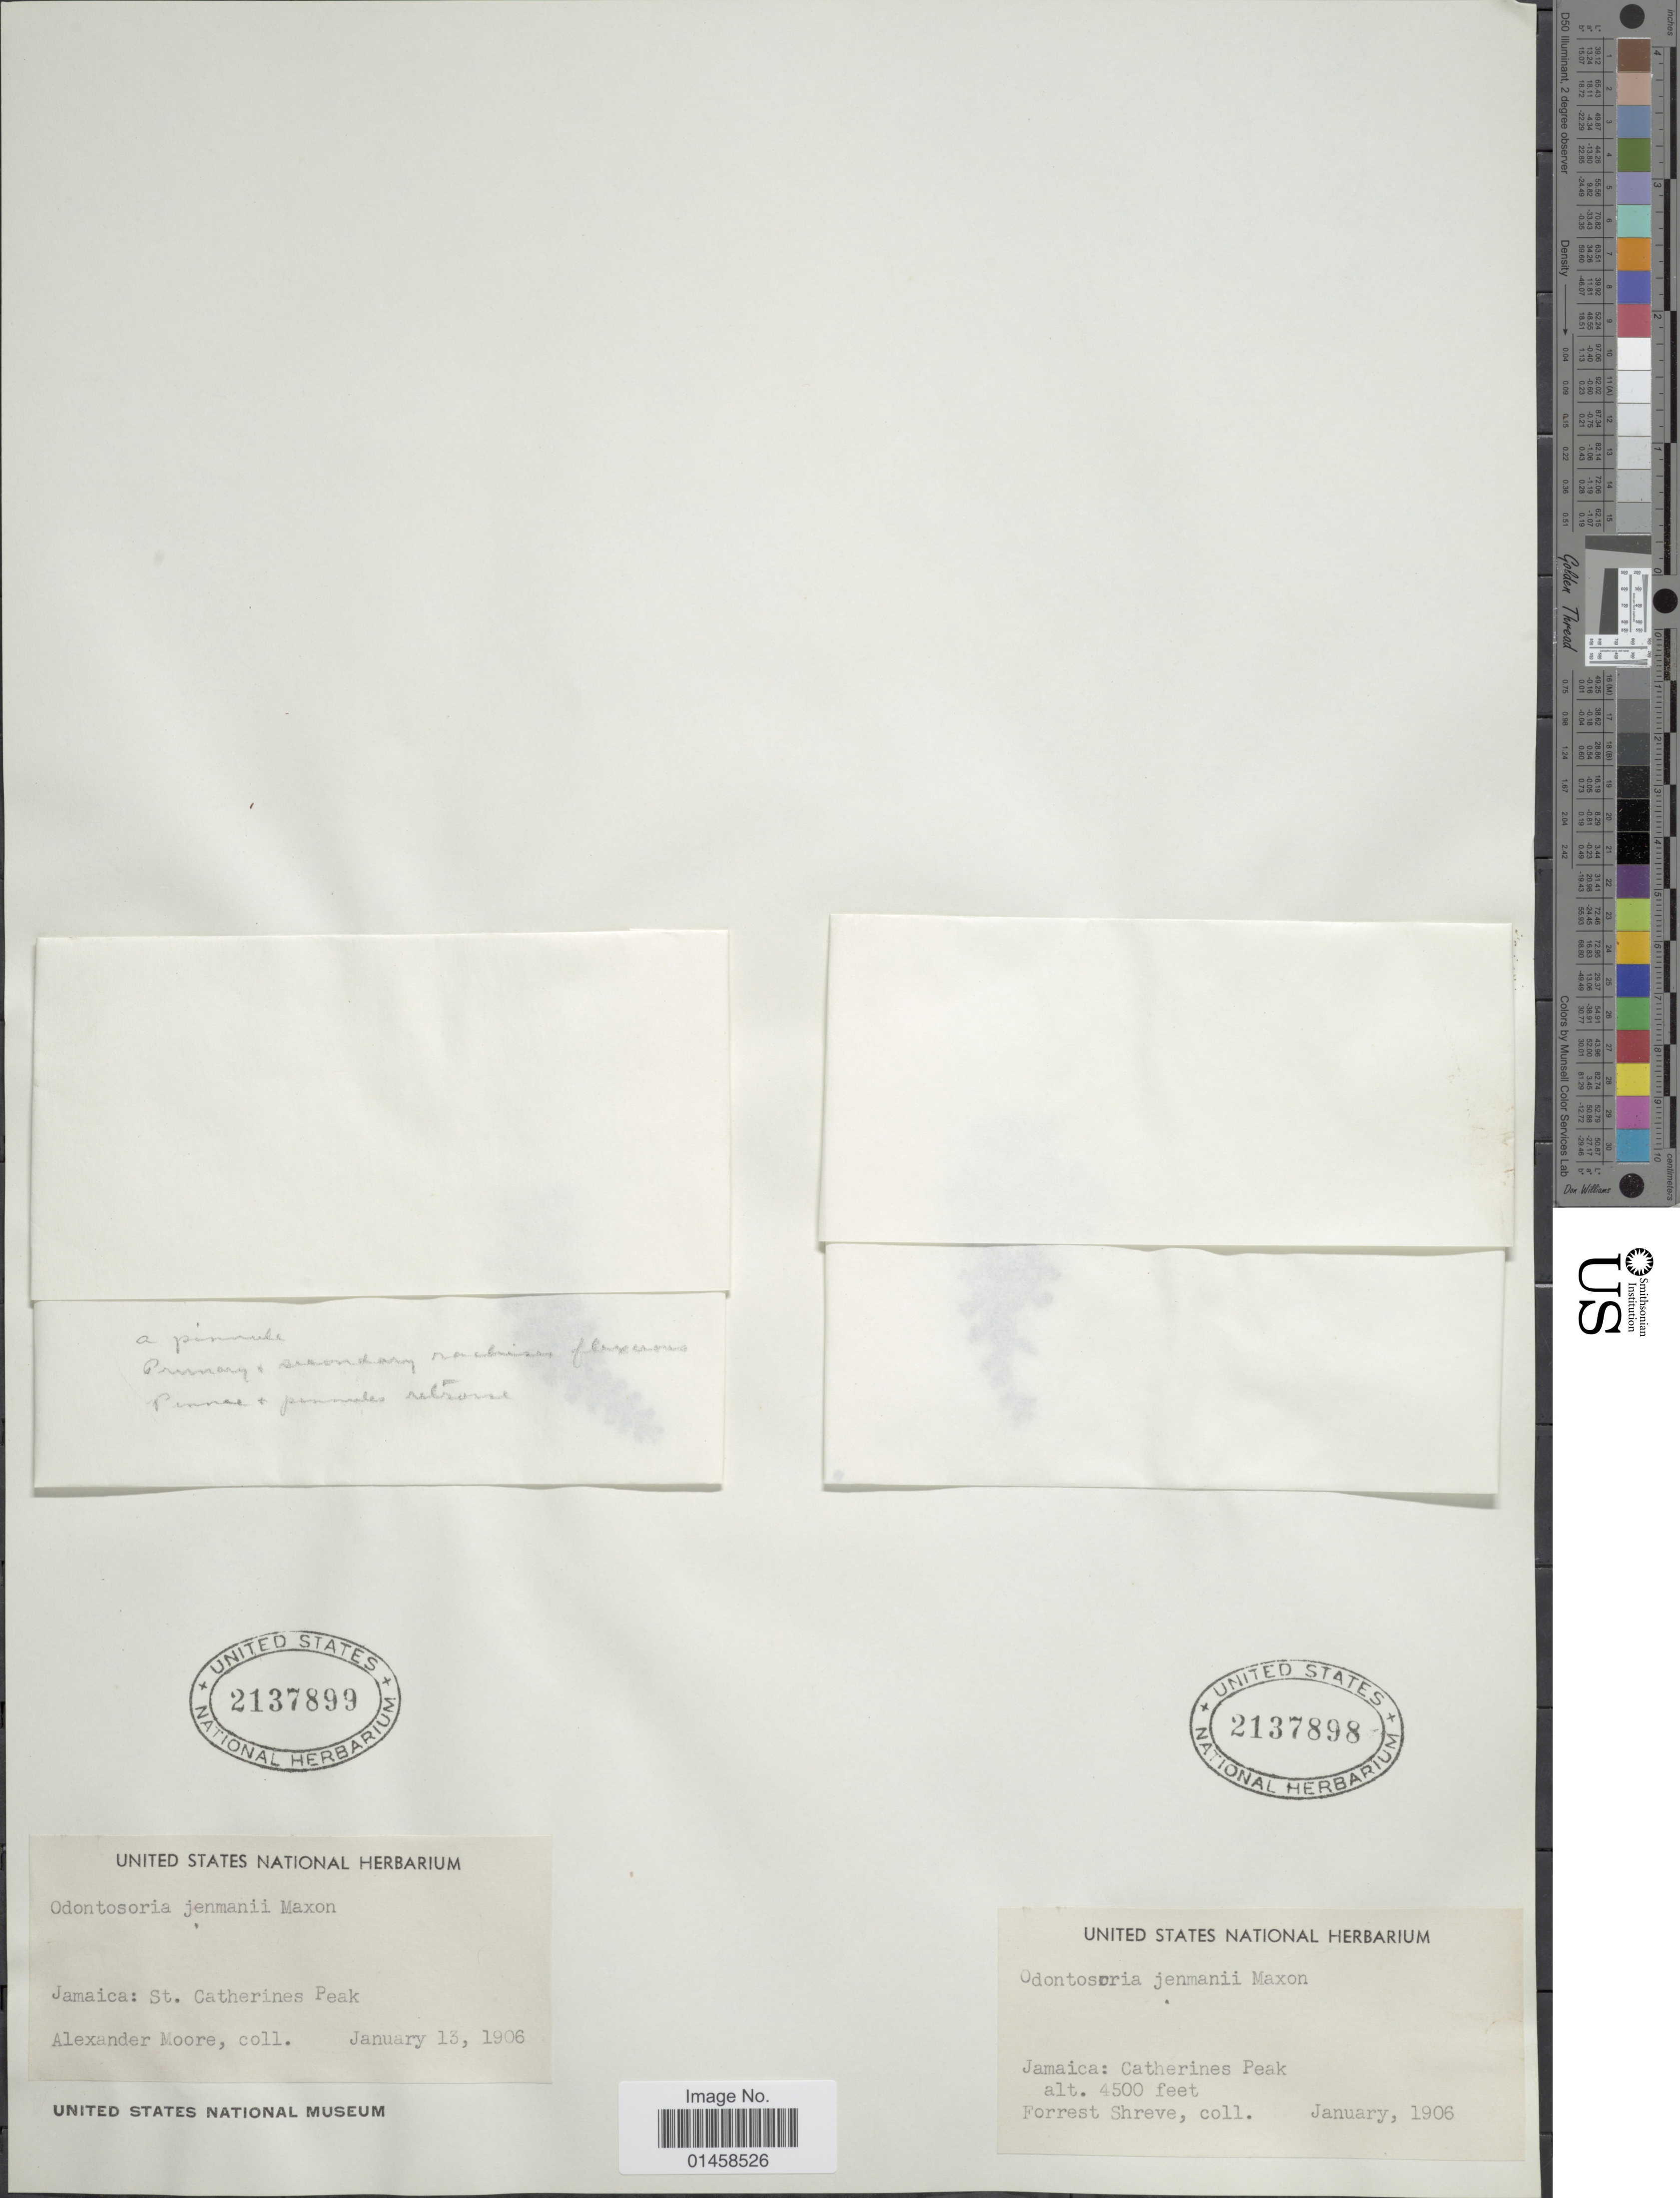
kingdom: Plantae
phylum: Tracheophyta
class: Polypodiopsida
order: Polypodiales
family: Lindsaeaceae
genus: Odontosoria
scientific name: Odontosoria jenmanii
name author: Maxon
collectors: A. Moore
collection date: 1906-01-13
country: Jamaica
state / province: Saint Catherine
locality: St. Catherines peak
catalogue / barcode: US 2137899-2